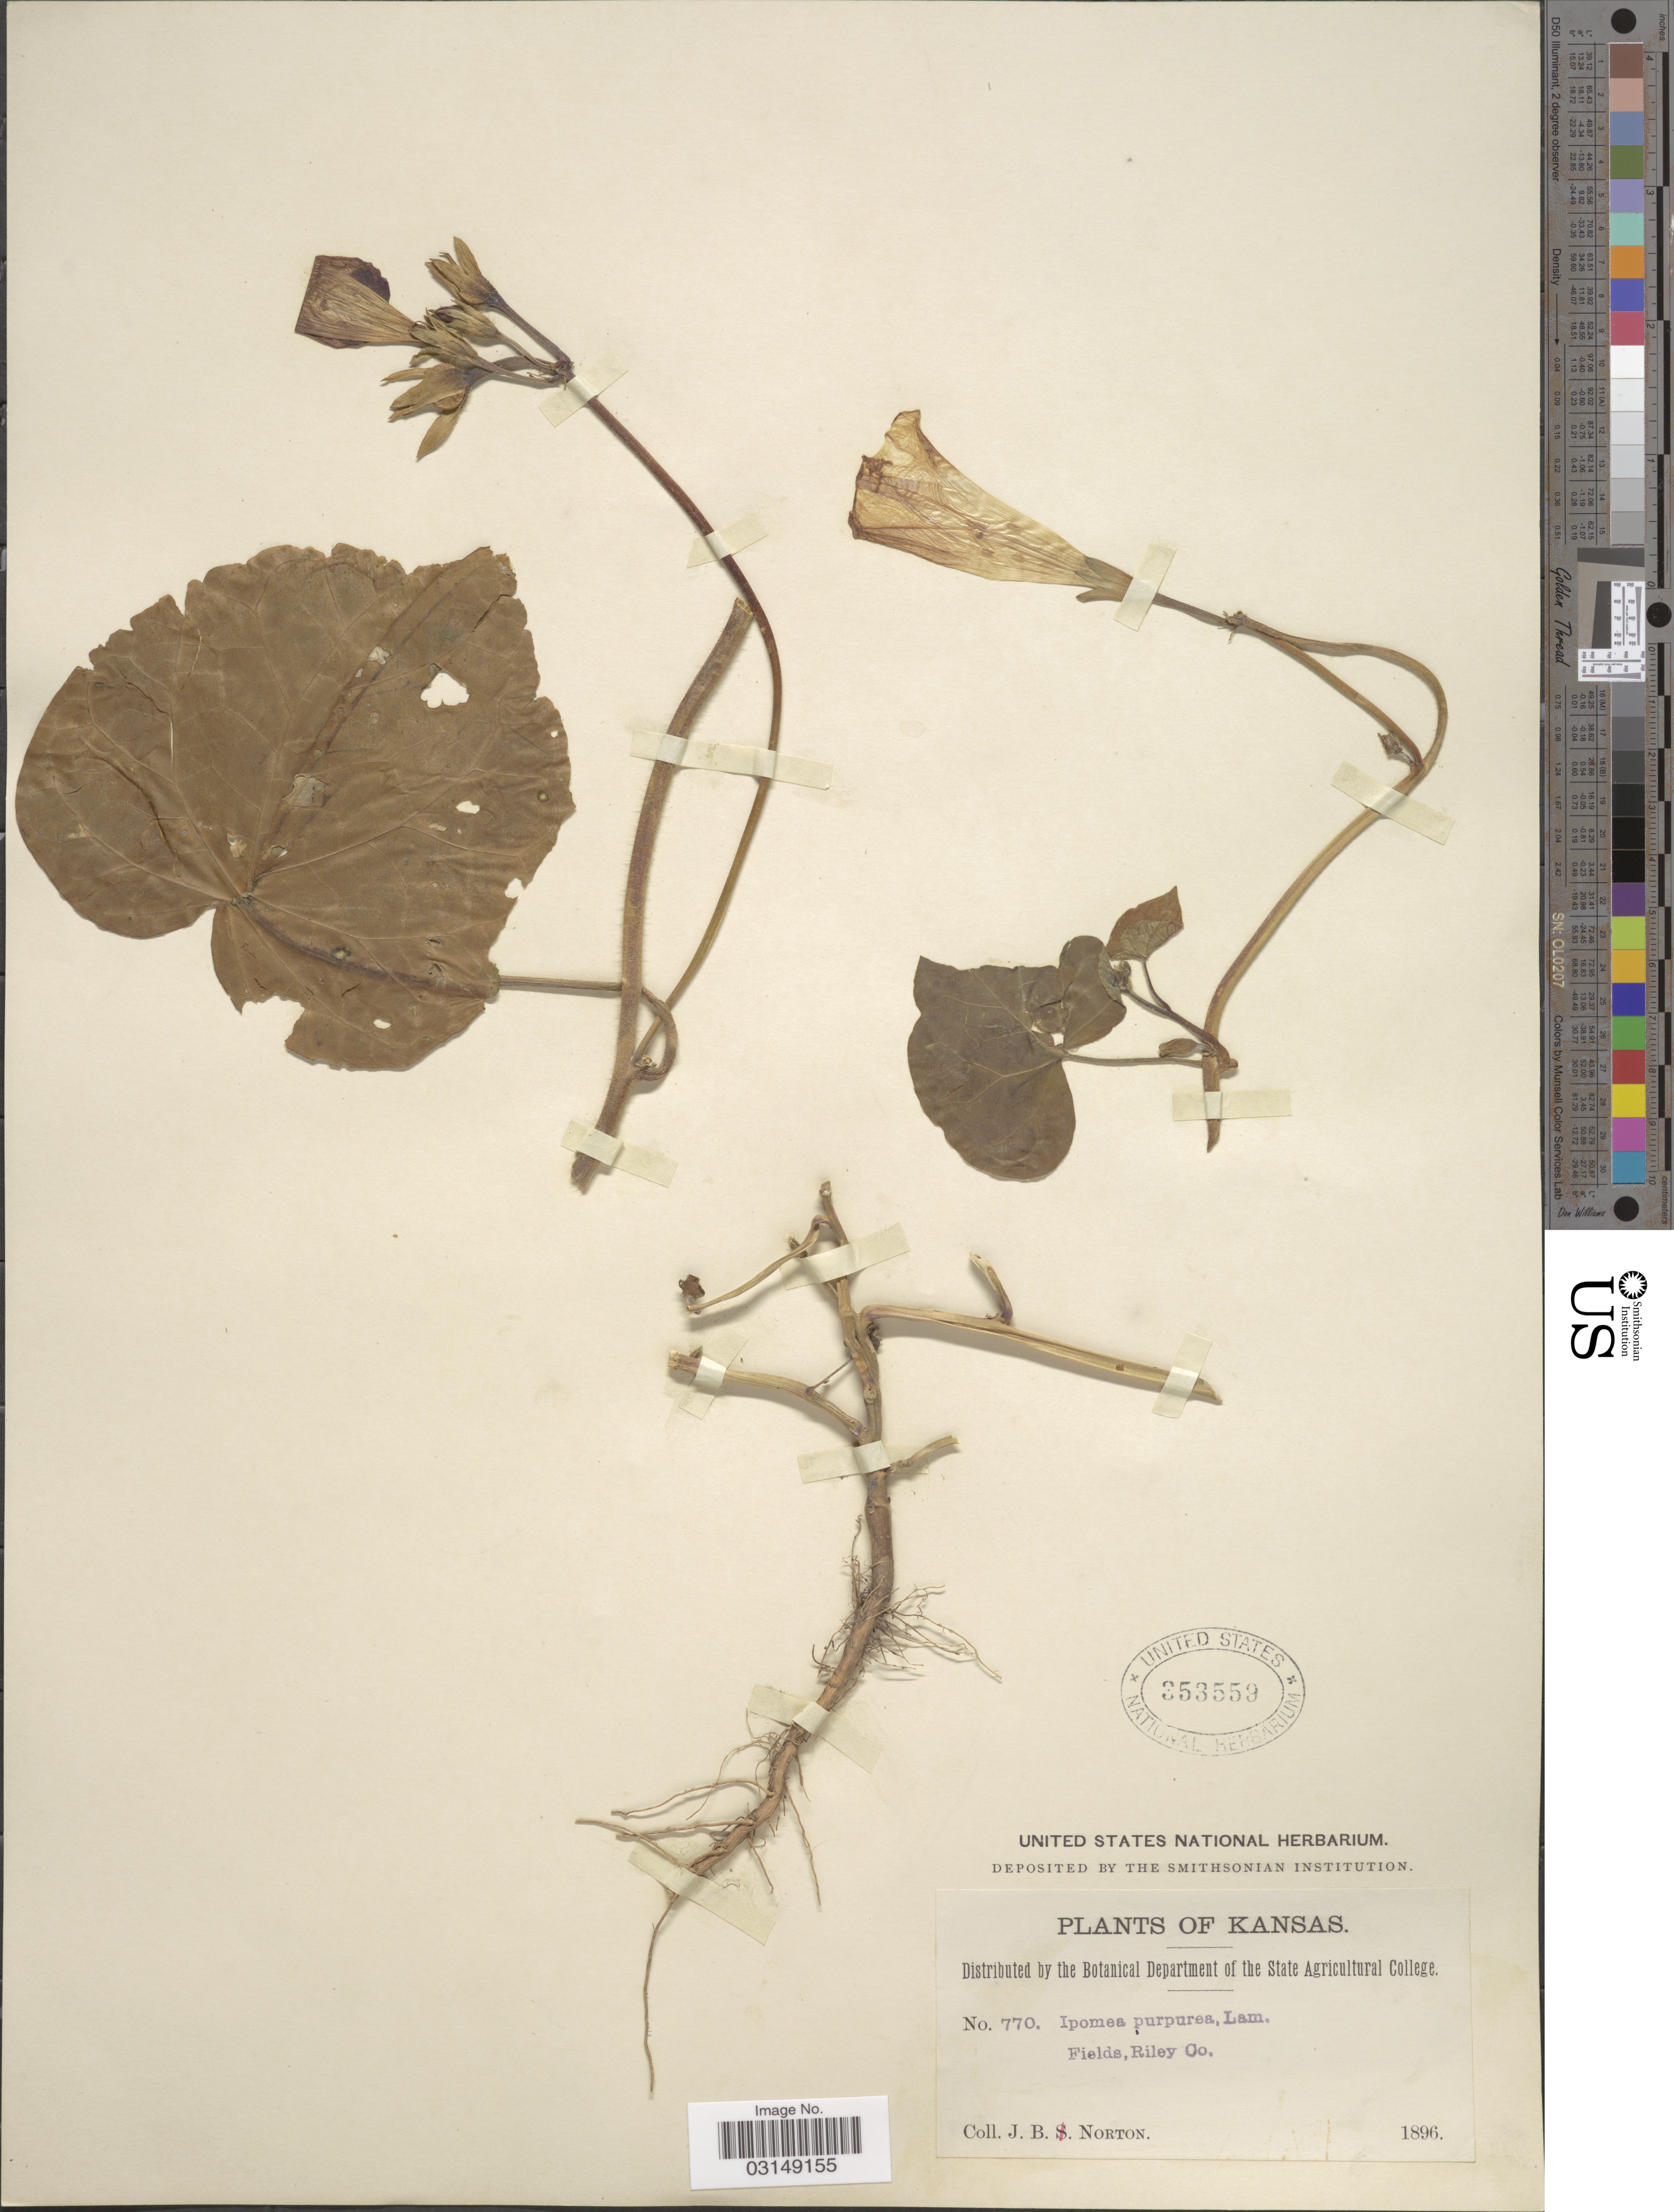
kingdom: Plantae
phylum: Tracheophyta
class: Magnoliopsida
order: Solanales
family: Convolvulaceae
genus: Ipomoea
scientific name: Ipomoea purpurea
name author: (L.) Roth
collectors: J. B. Norton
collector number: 770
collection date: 1896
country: United States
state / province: Kansas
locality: Fields, Riley Co.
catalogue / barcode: US 353559